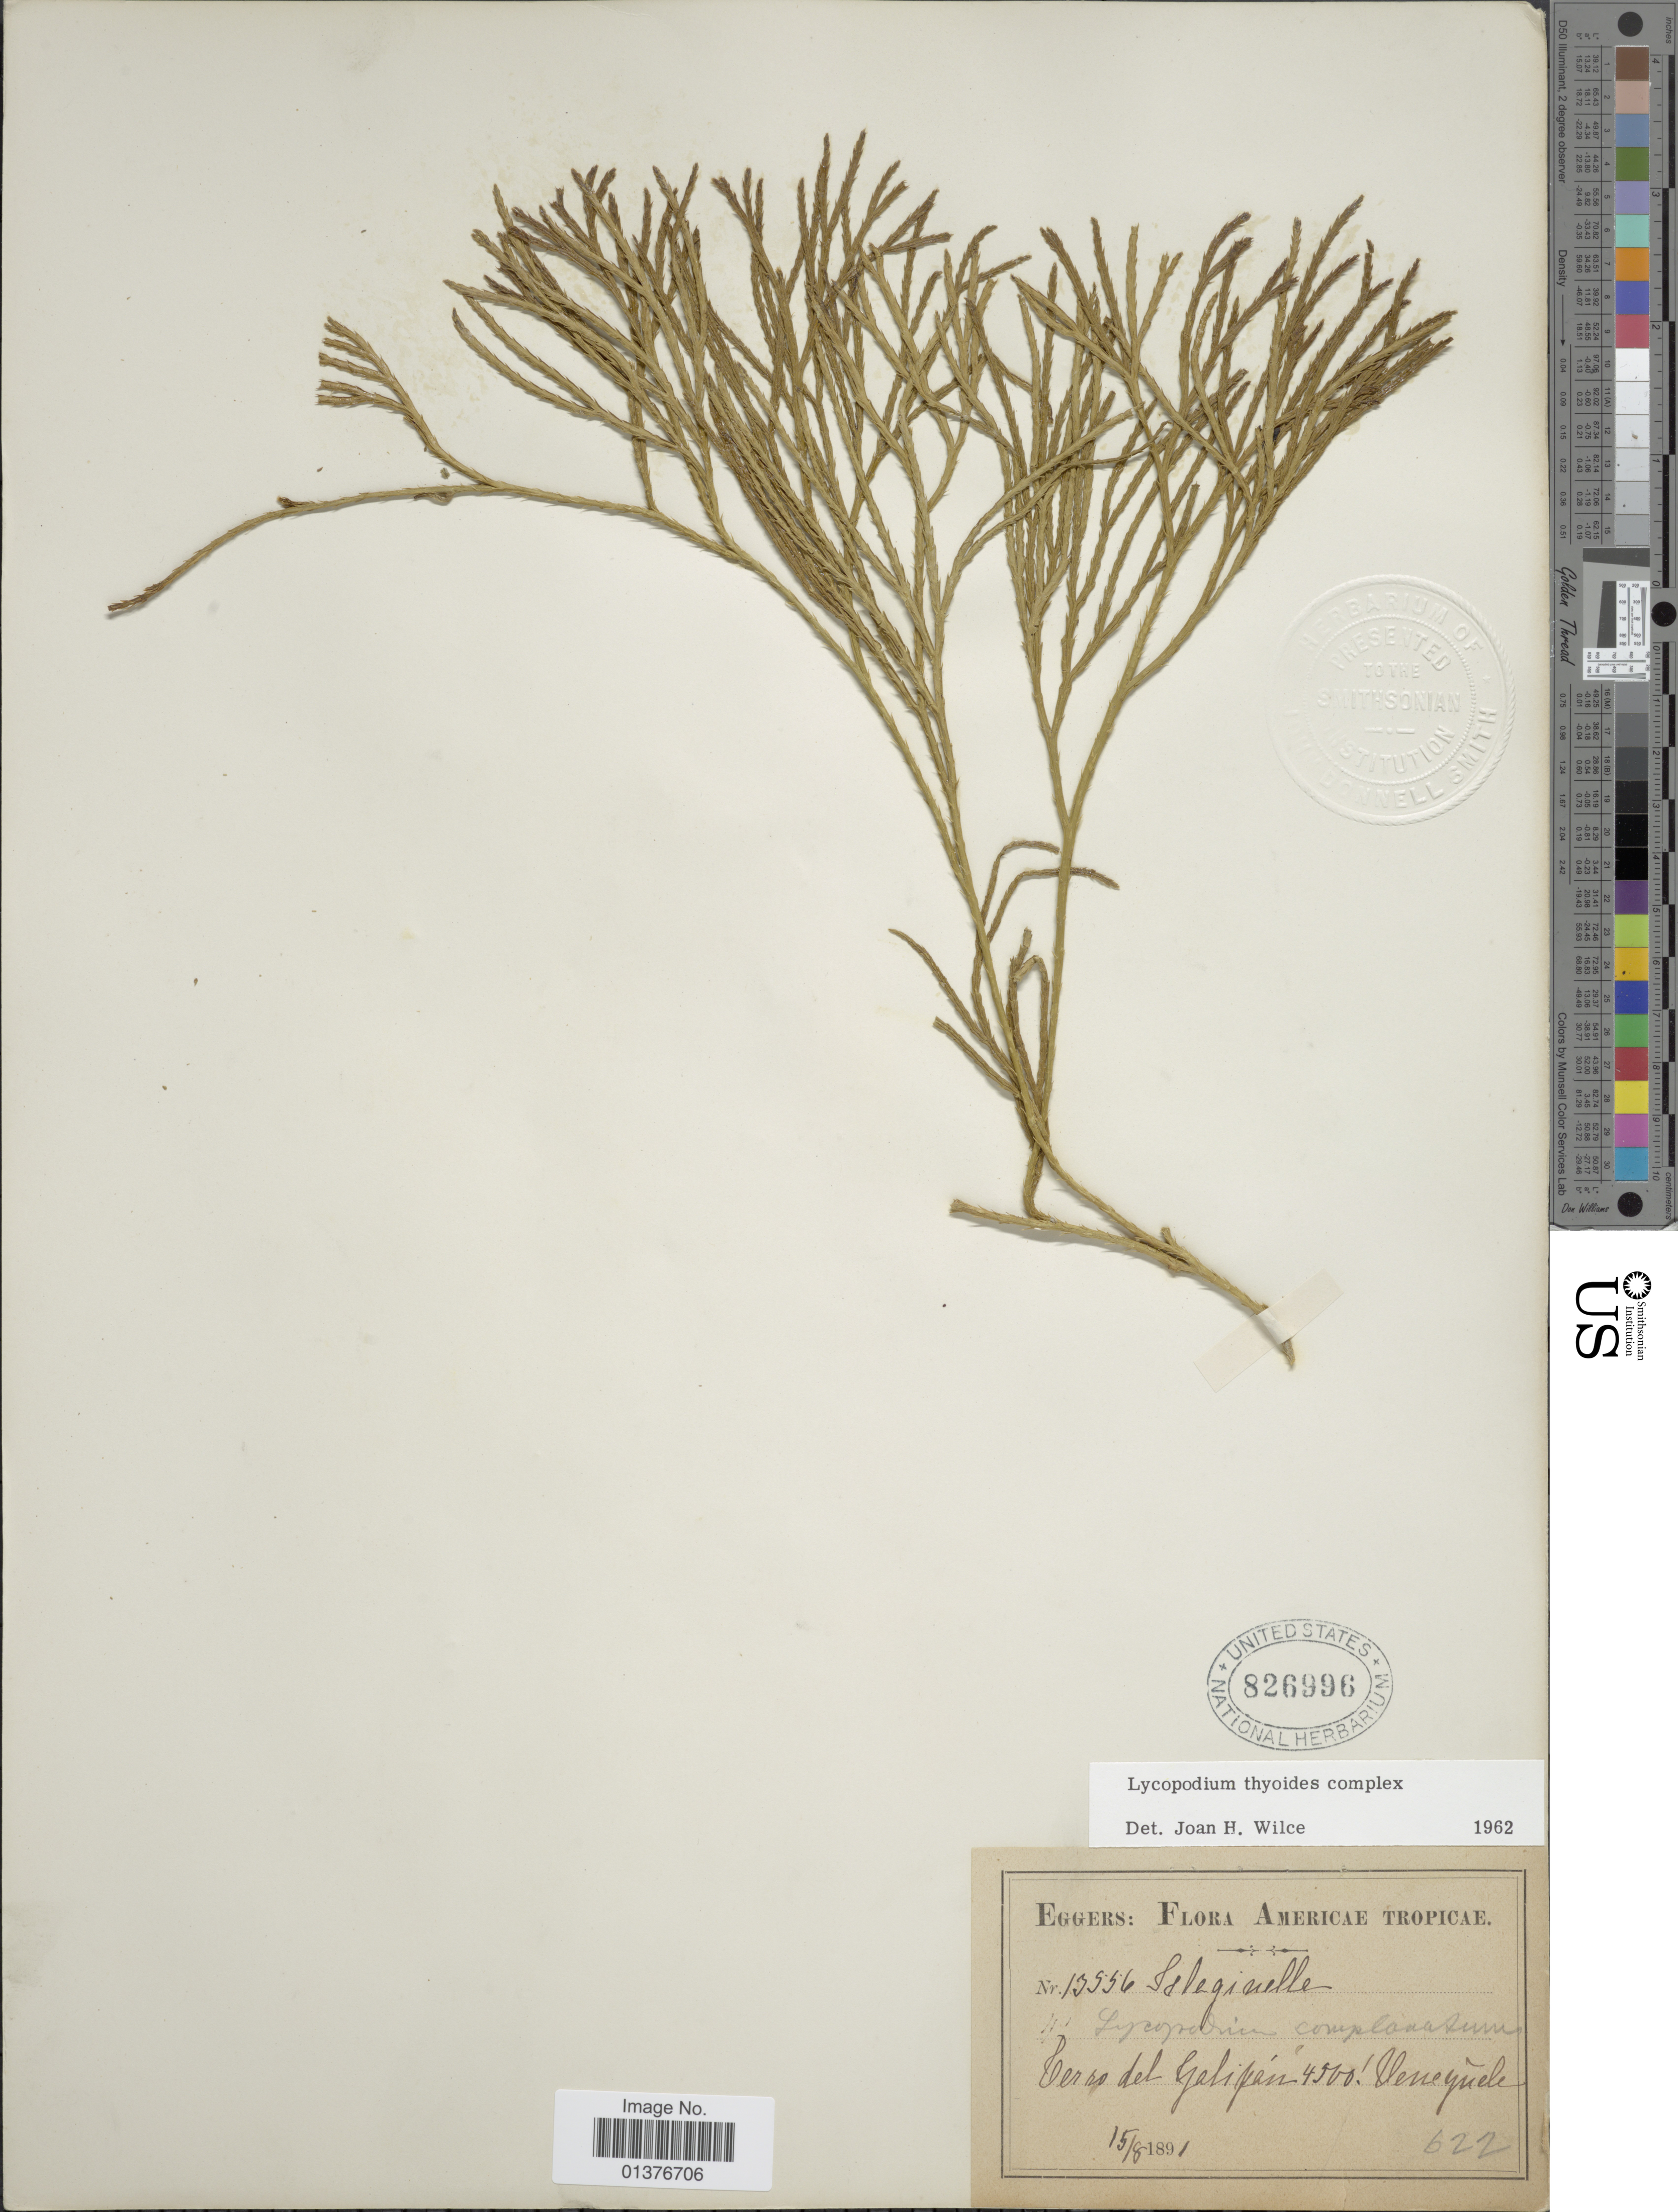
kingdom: Plantae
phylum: Tracheophyta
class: Lycopodiopsida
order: Lycopodiales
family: Lycopodiaceae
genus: Diphasiastrum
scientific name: Diphasiastrum thyoides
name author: (Humb. & Bonpl. ex Willd.) Holub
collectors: -. Eggers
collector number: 13536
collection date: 1891-08-15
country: Venezuela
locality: Cerro del Galipan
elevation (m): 4900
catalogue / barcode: US 826996